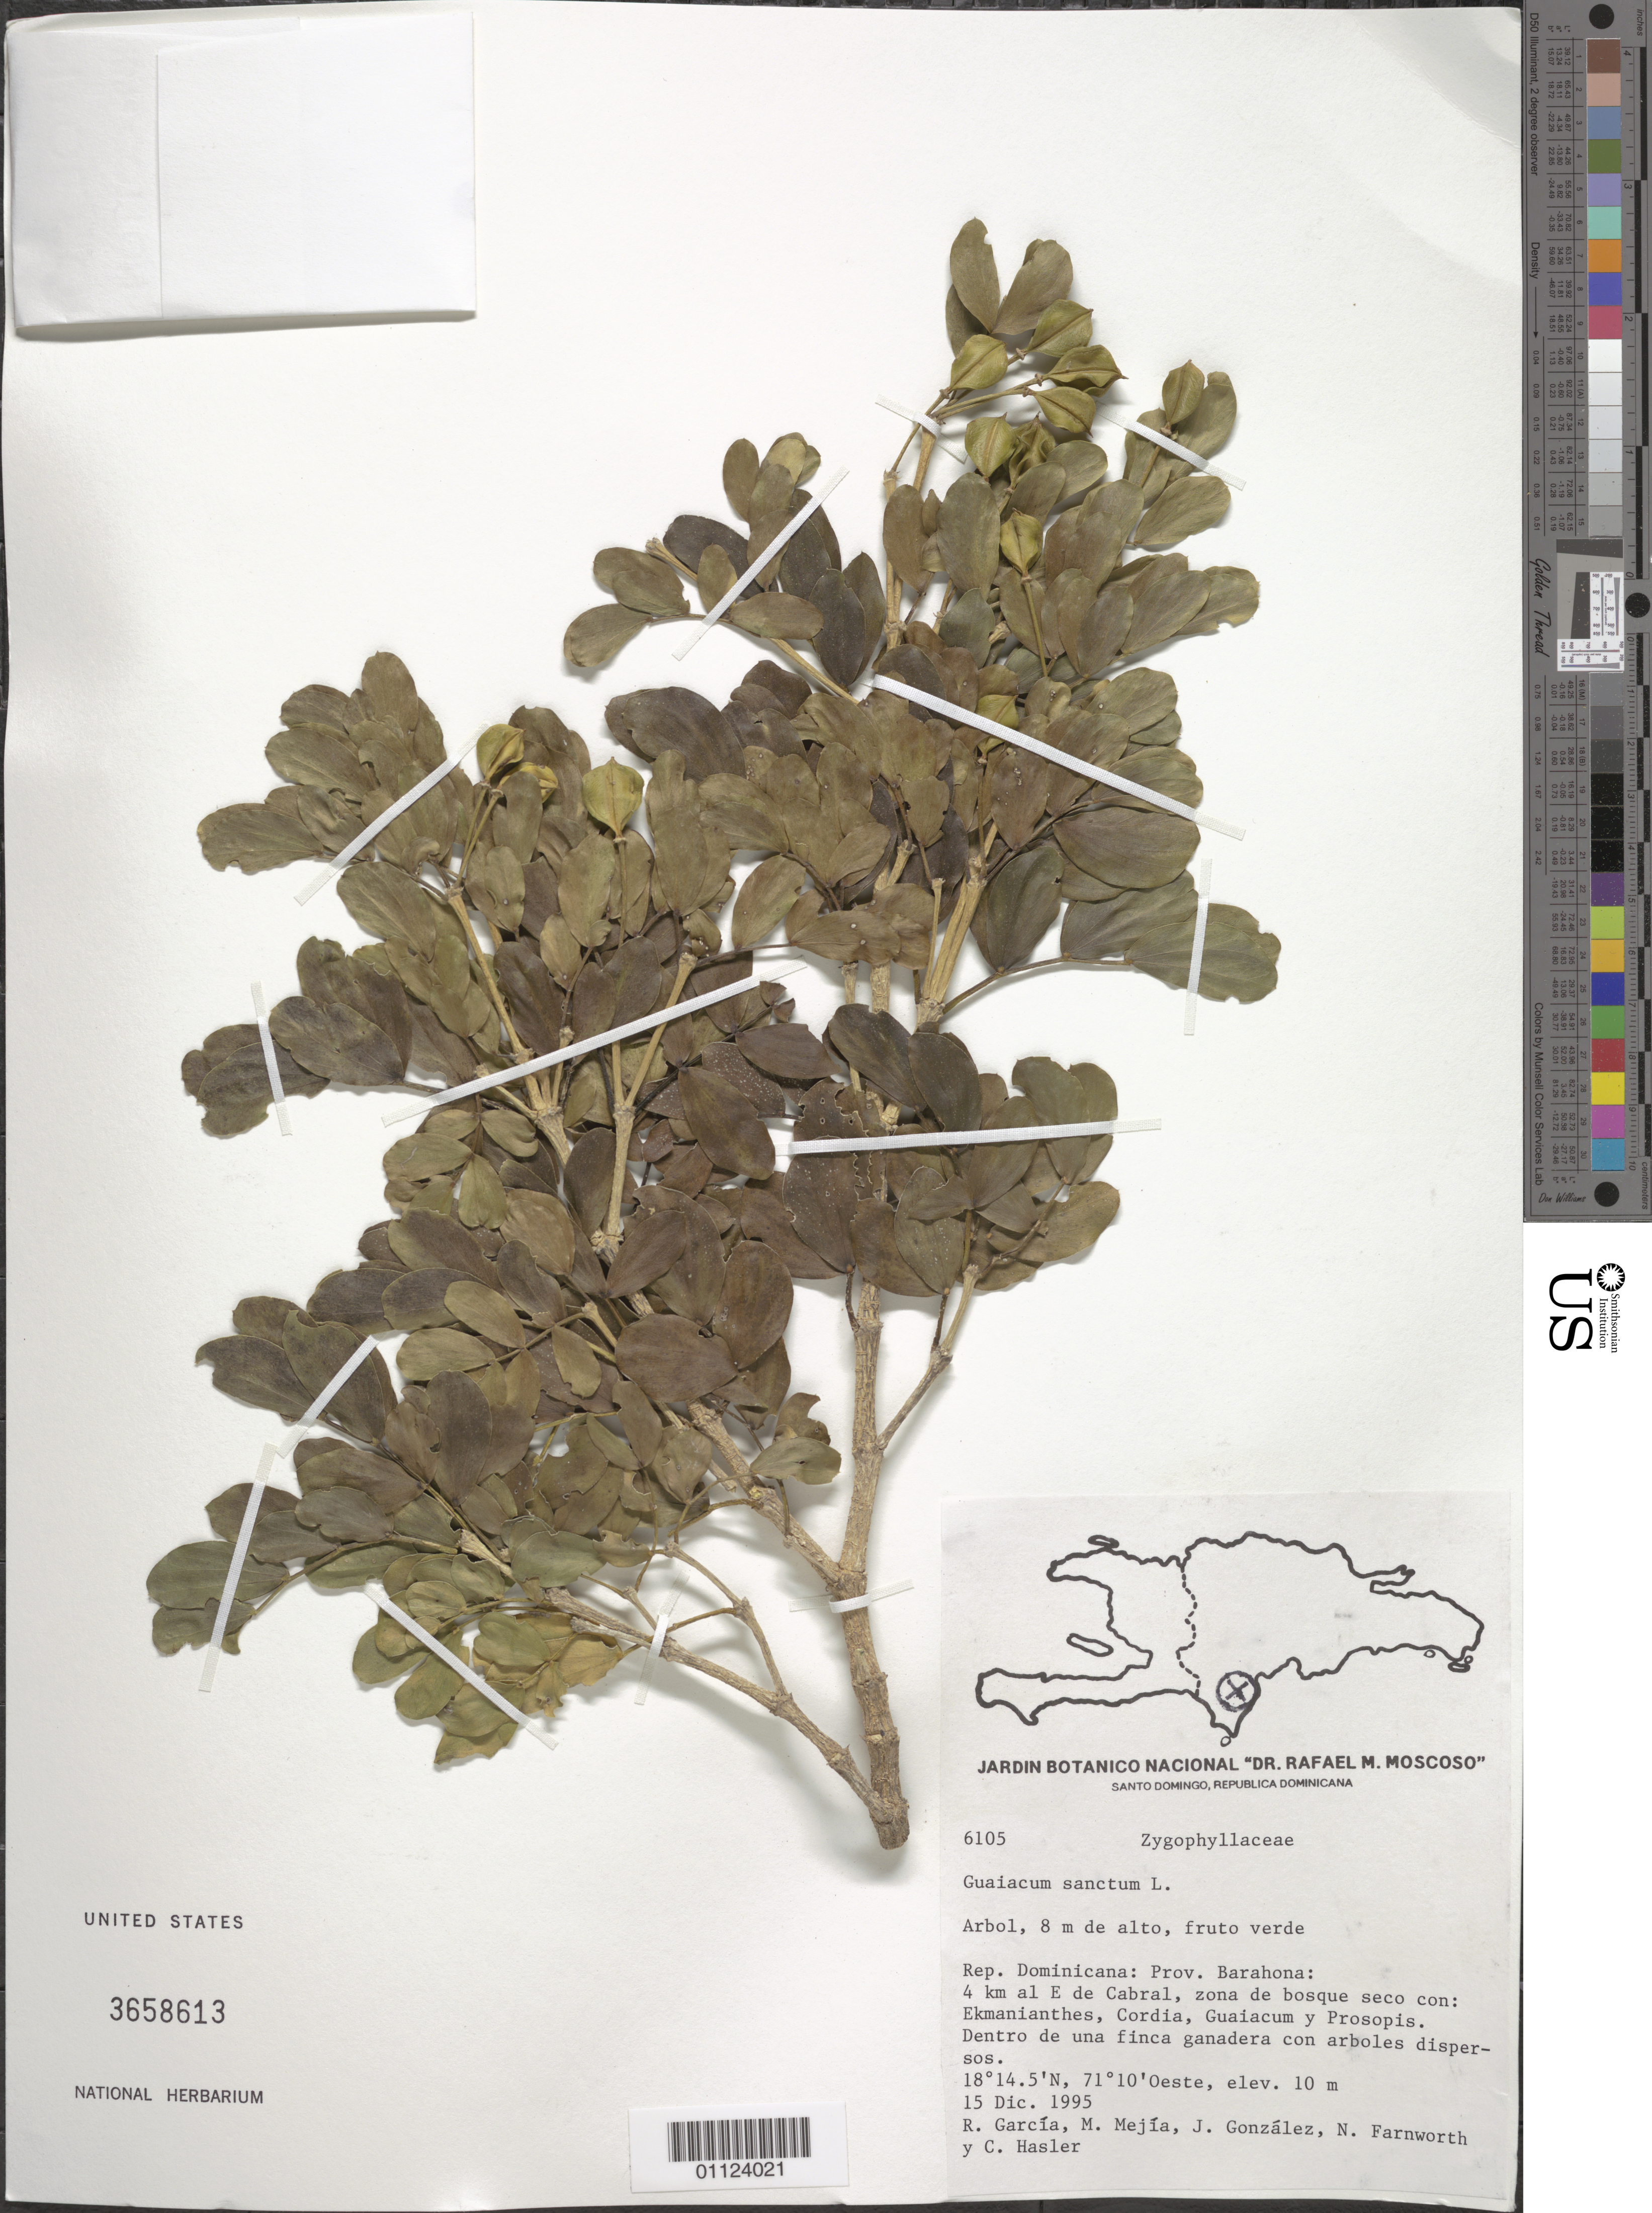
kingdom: Plantae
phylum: Tracheophyta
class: Magnoliopsida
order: Zygophyllales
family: Zygophyllaceae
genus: Guaiacum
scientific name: Guaiacum sanctum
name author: L.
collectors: R. G. García, M. Mejia, J. González, N. Farnsworth & C. Hasler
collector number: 6105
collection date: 1995-12-15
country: Dominican Republic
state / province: Barahona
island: Hispaniola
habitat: Zona de bosque seco con: Ekmanianthes, Cordia, Guaiacum y Prosopis. Dentro de una finca ganadera con arboles dispersos.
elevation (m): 10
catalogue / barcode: US 3658613